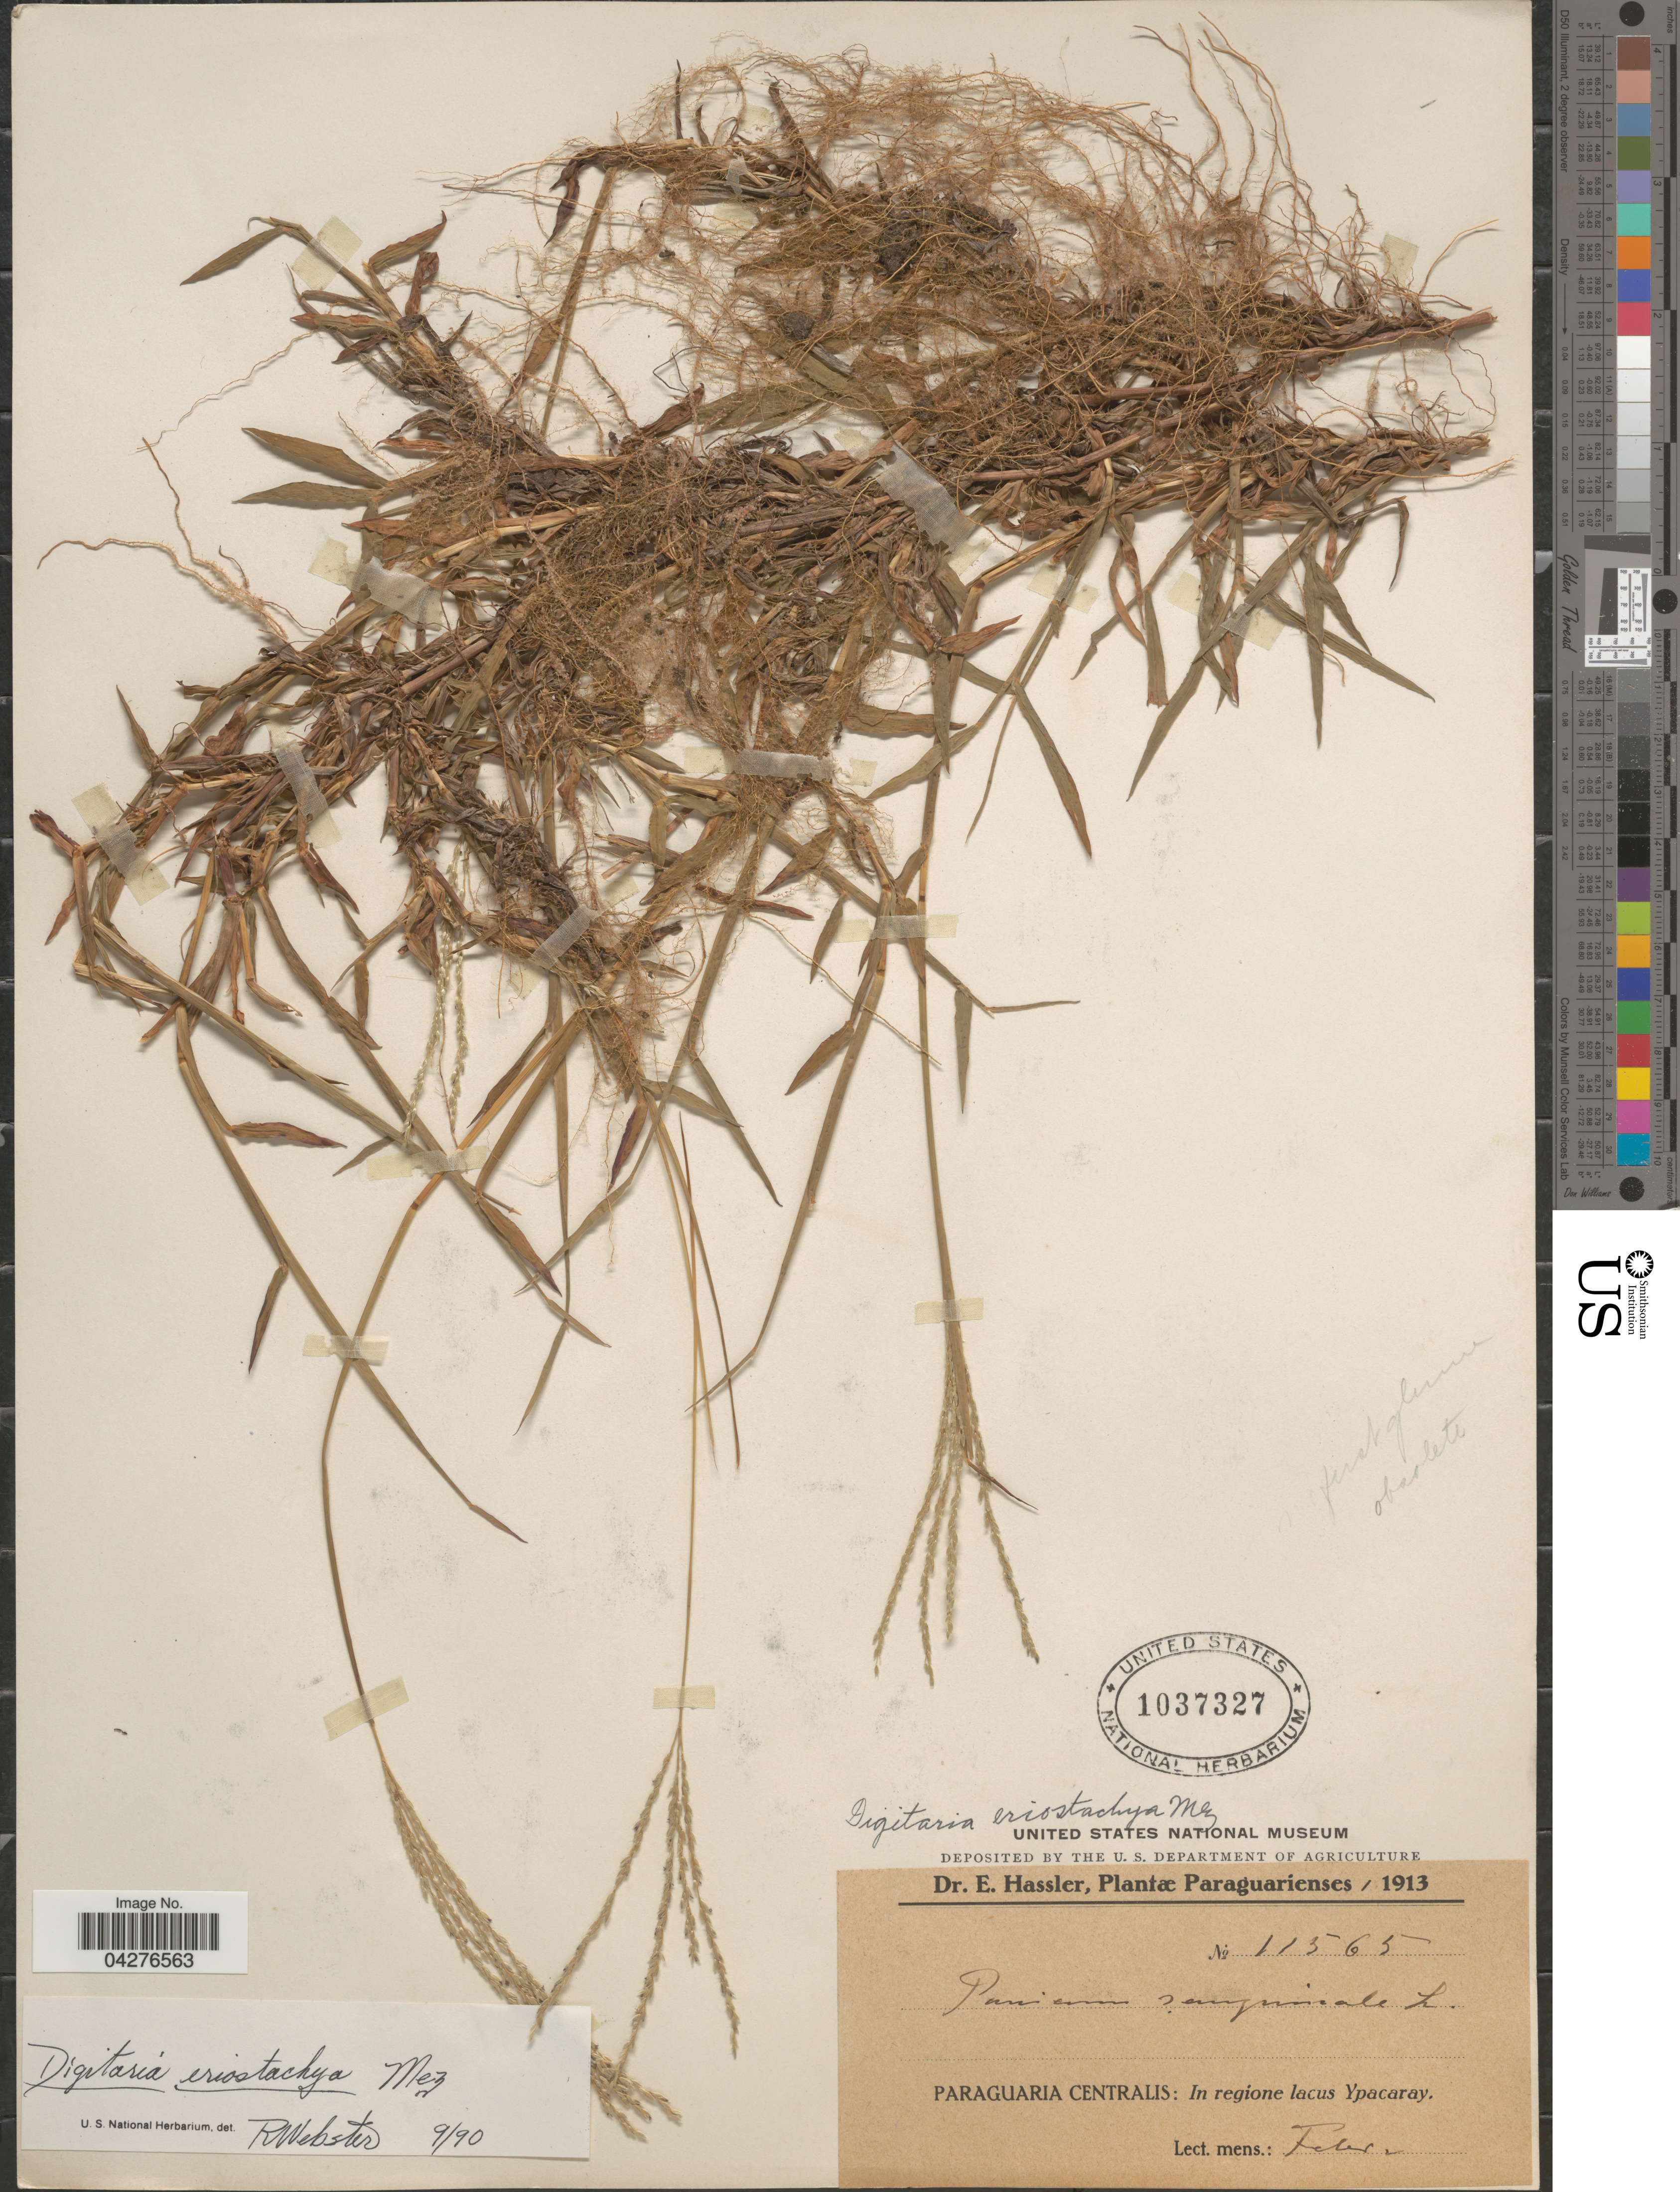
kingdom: Plantae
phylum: Tracheophyta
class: Liliopsida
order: Poales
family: Poaceae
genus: Digitaria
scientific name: Digitaria eriostachya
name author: Mez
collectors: E. Hassler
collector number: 11565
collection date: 1913-02-02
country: Paraguay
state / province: Paraguari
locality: Paraguaria Centralis: In regione lacus Ypacaray.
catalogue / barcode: US 1037327